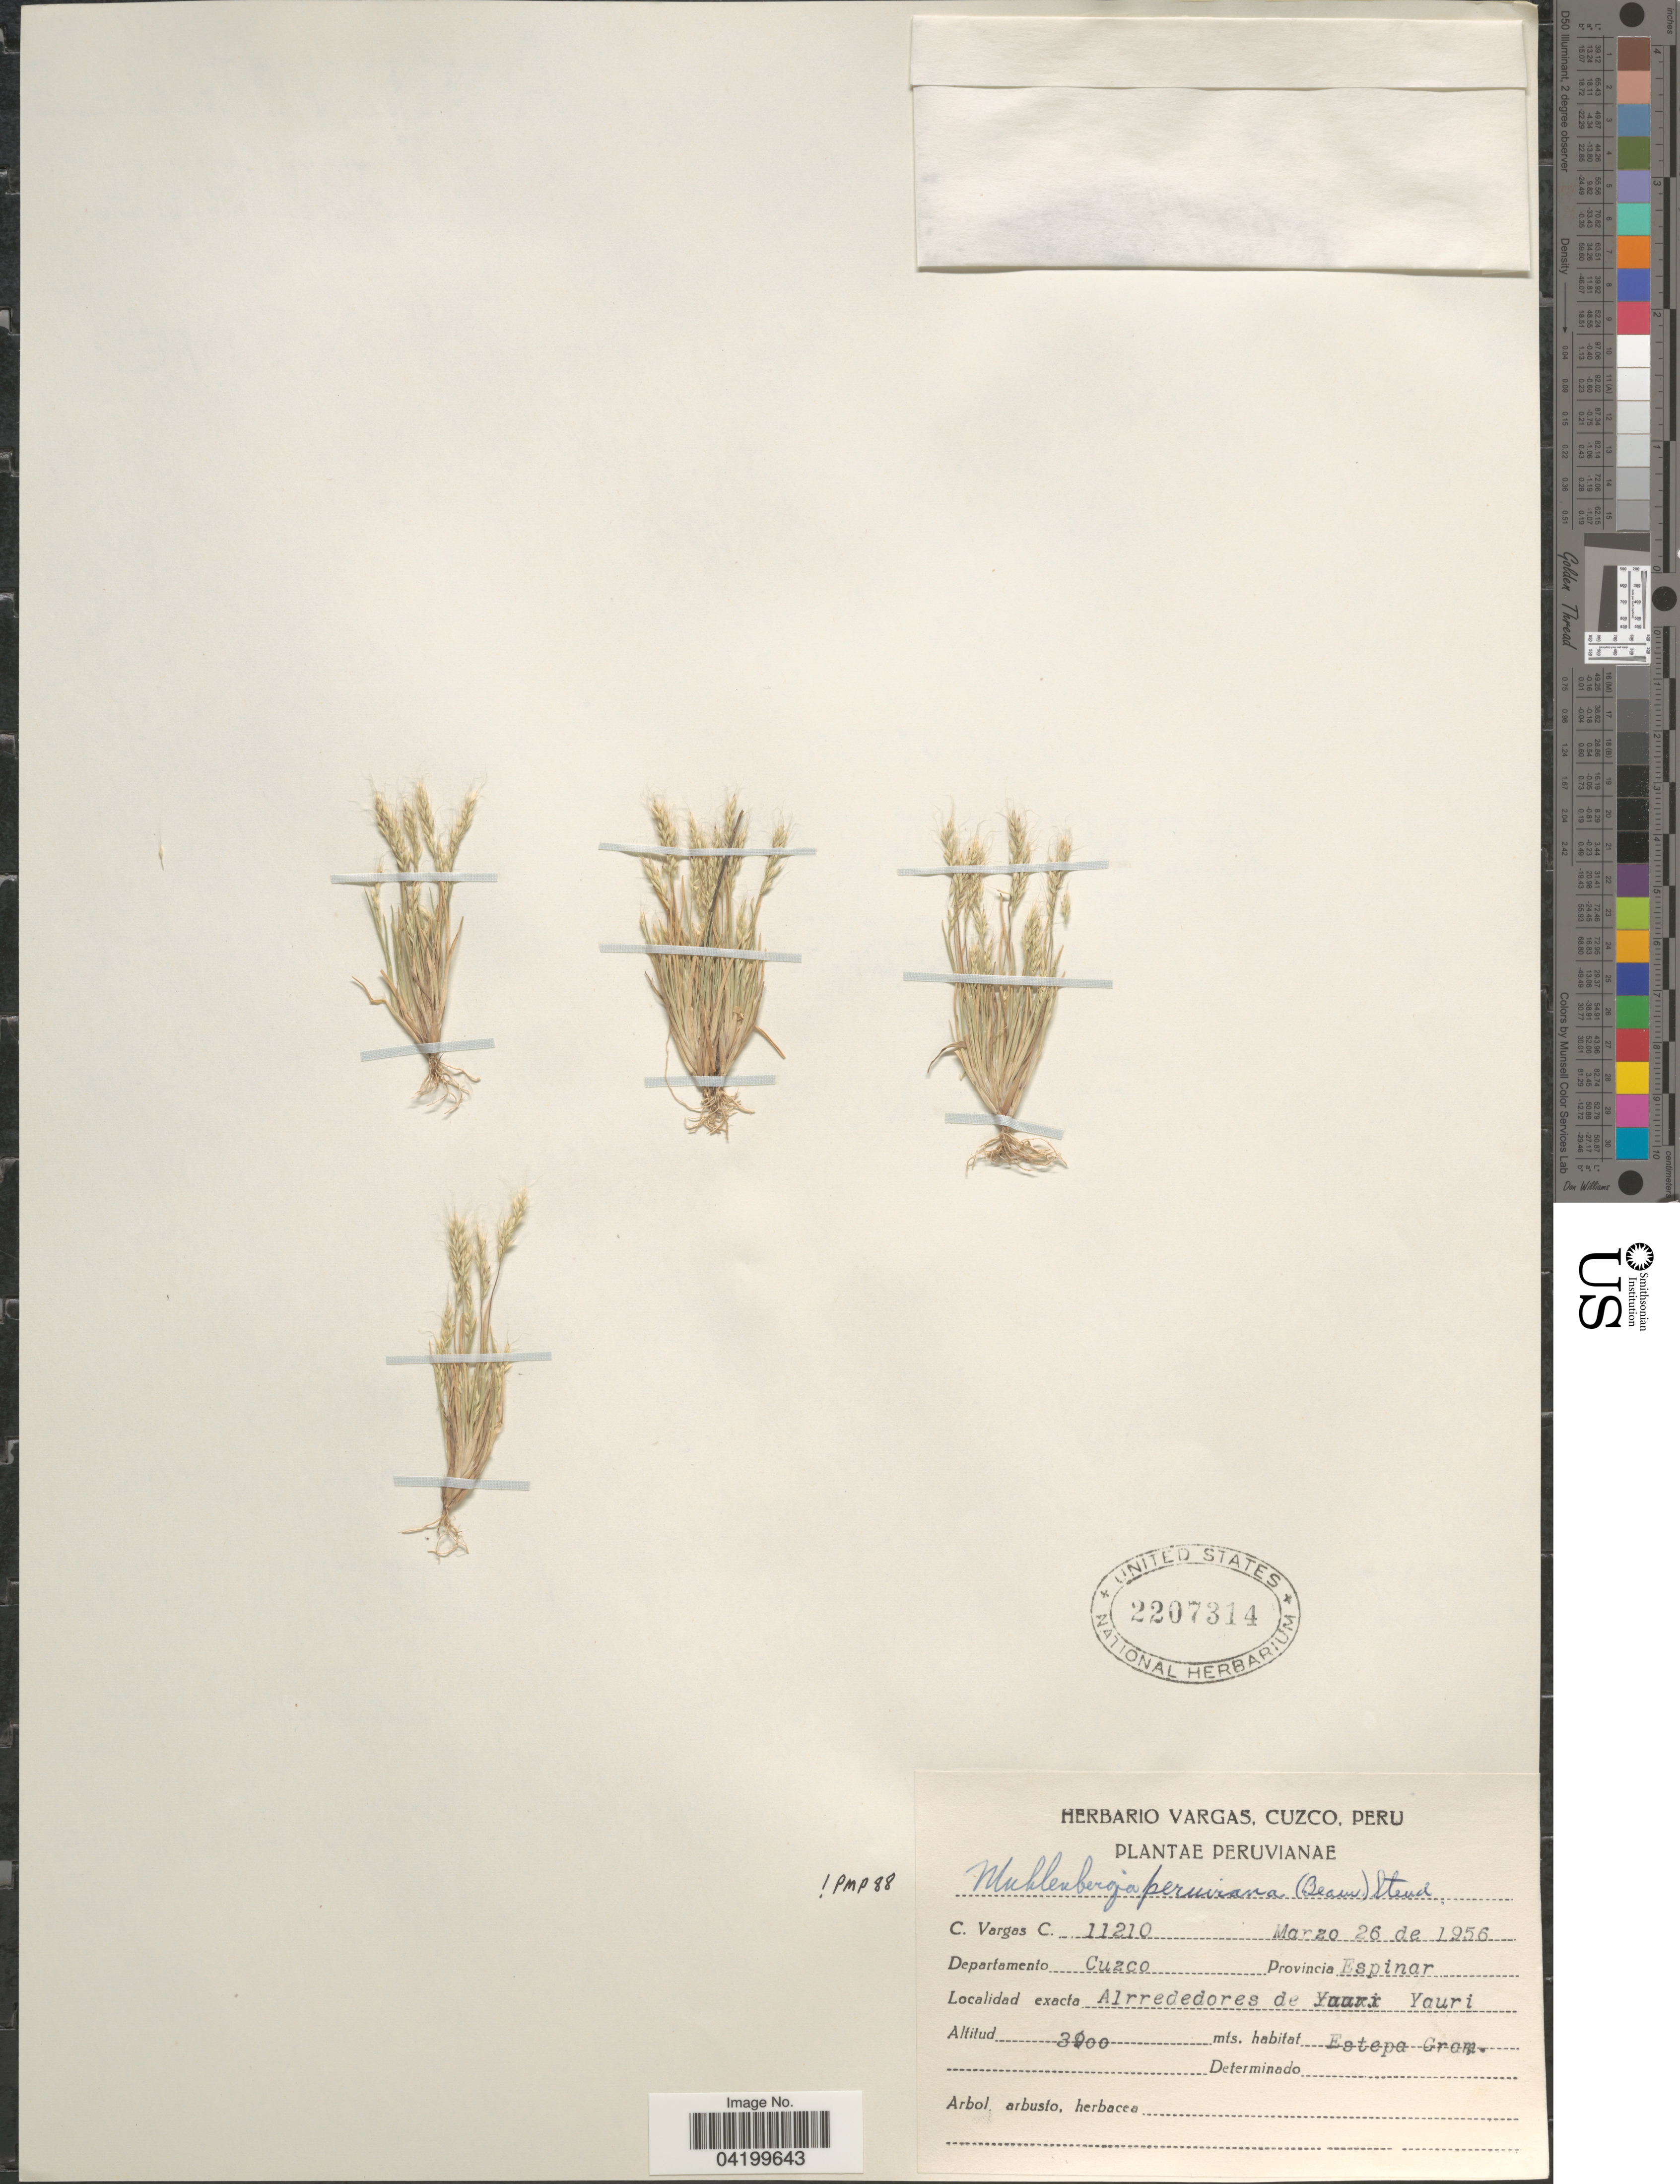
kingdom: Plantae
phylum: Tracheophyta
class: Liliopsida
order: Poales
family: Poaceae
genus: Muhlenbergia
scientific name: Muhlenbergia peruviana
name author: (P. Beauv.) Steud.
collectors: C. Vargas Calderón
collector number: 11210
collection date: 1956-03-26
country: Peru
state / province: Cusco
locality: Departamento Cuzco. Provincia Espinar. Alrrededores de Yauri.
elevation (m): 3900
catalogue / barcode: US 2207314